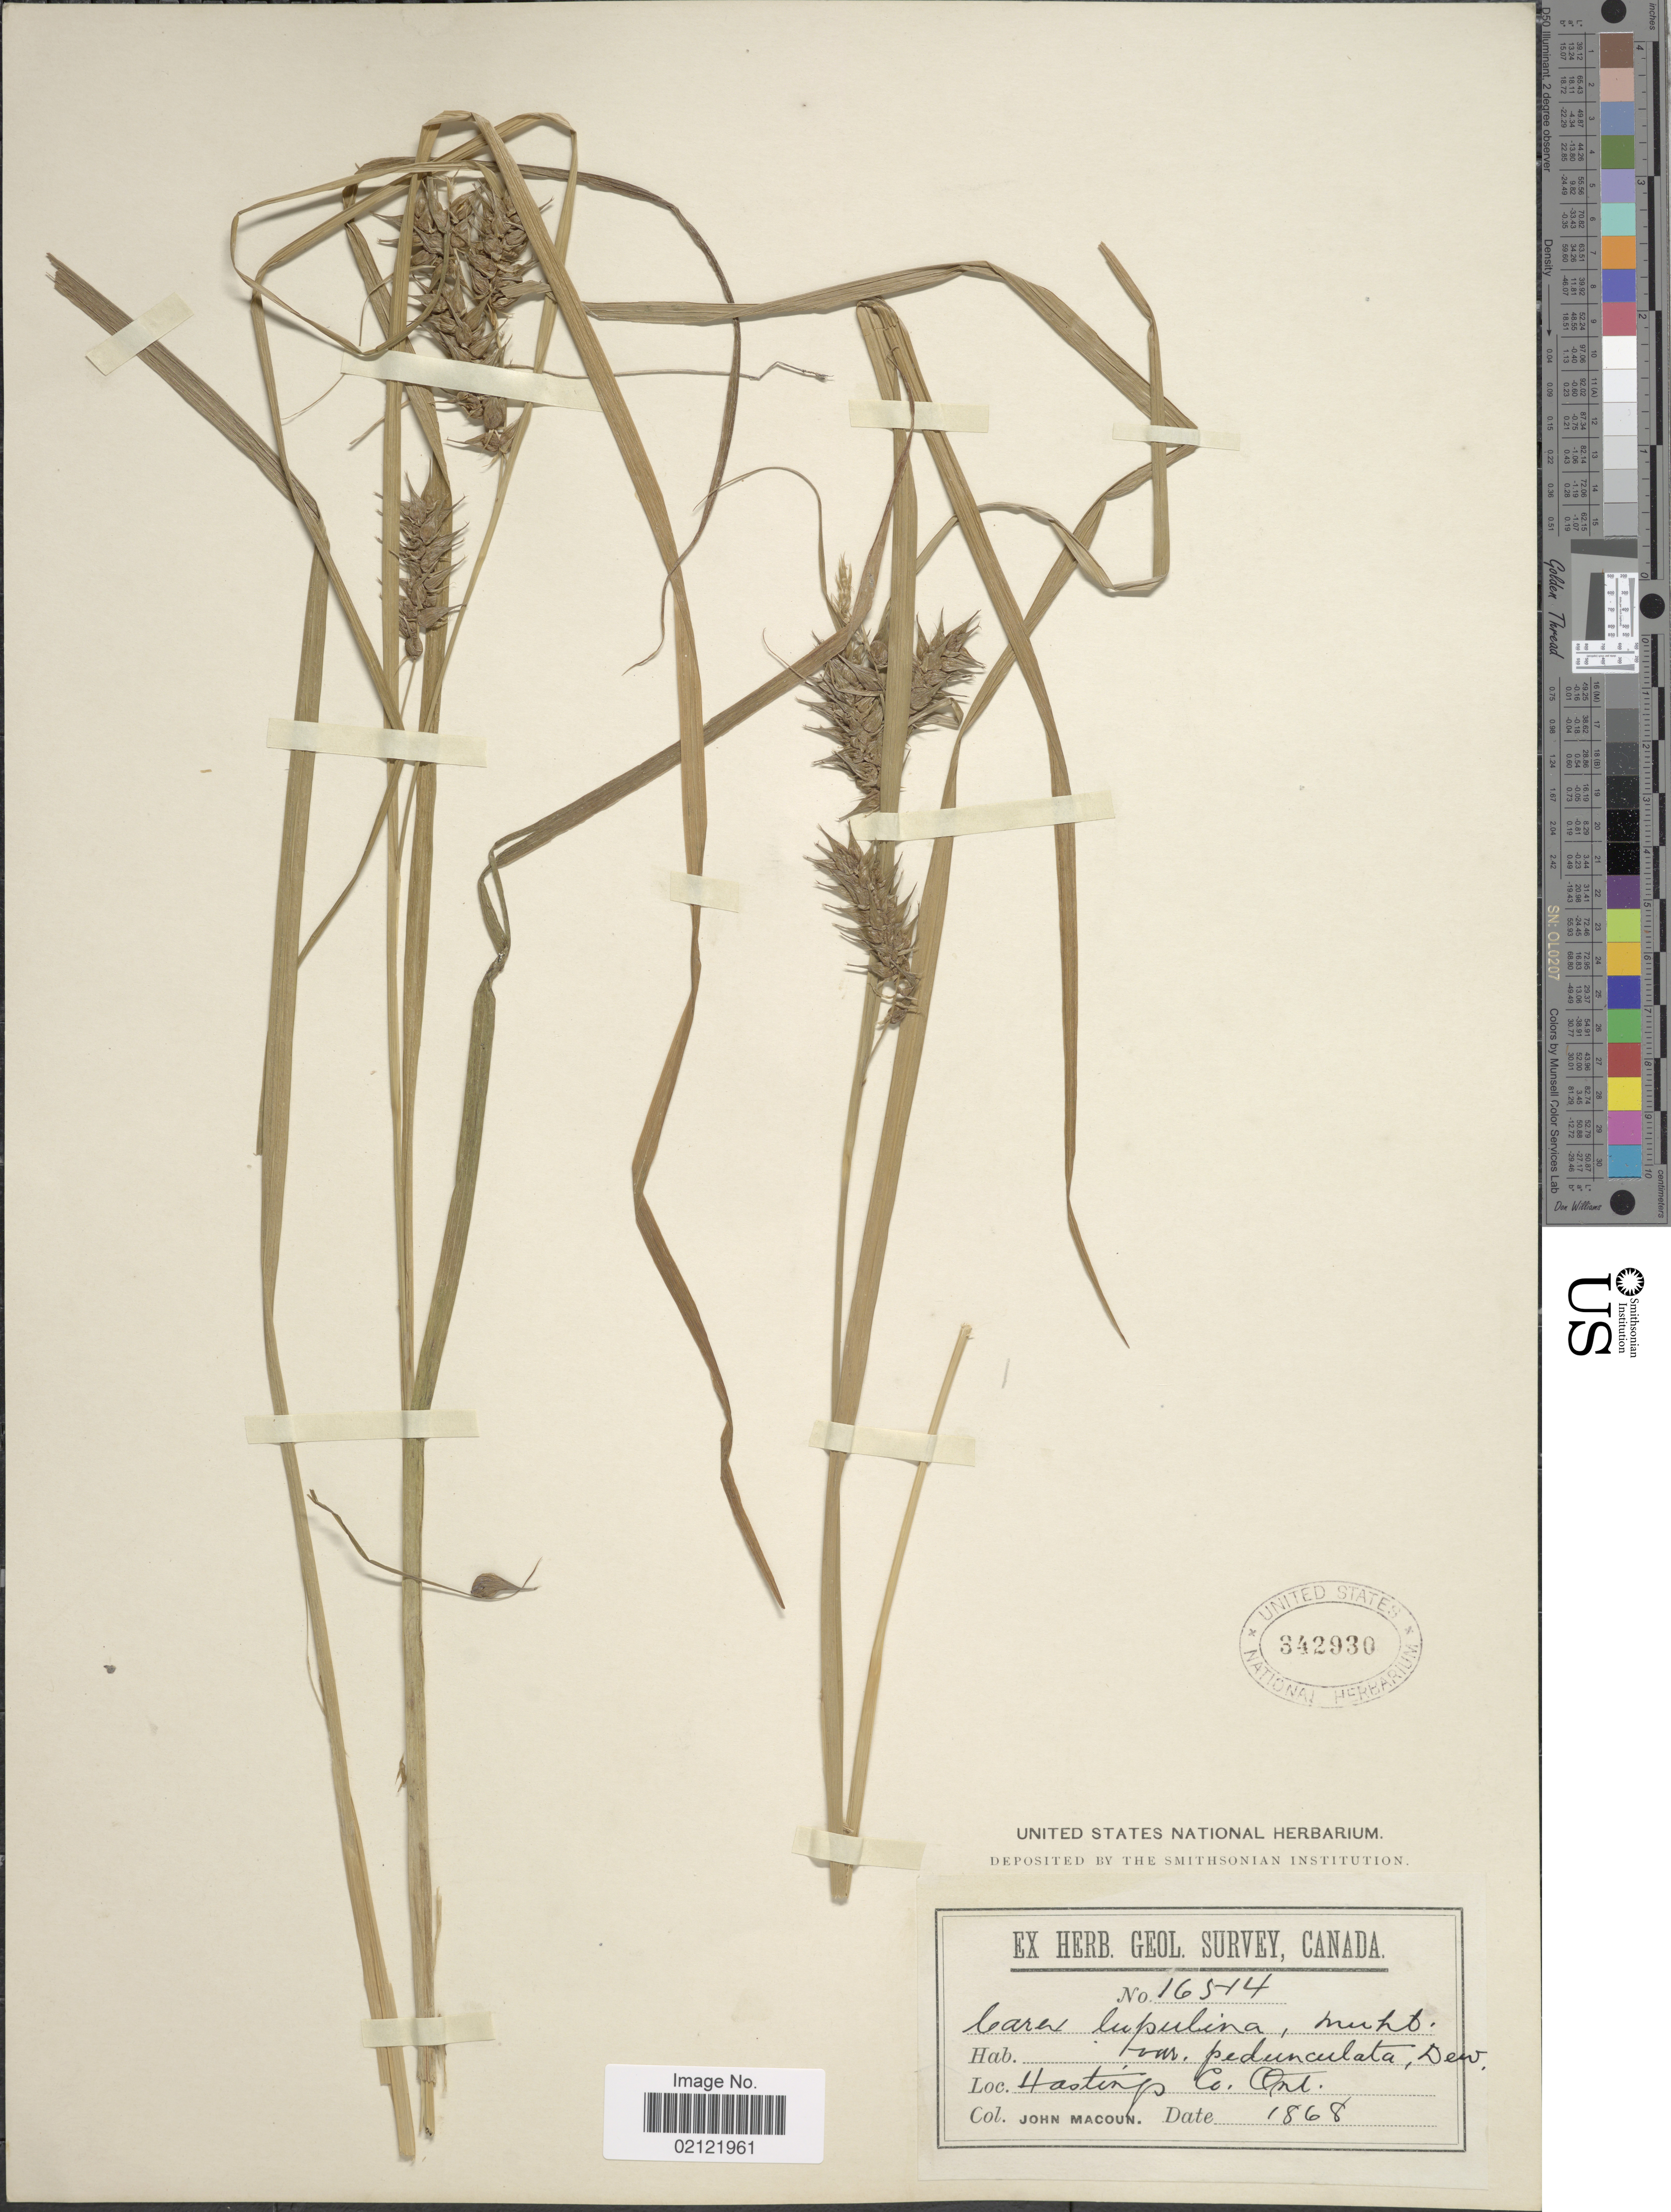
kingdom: Plantae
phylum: Tracheophyta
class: Liliopsida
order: Poales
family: Cyperaceae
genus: Carex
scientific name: Carex lupulina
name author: Muhl. ex Willd.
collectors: J. Macoun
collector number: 16514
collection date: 1868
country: Canada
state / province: Ontario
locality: Hastings Co.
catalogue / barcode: US 342930